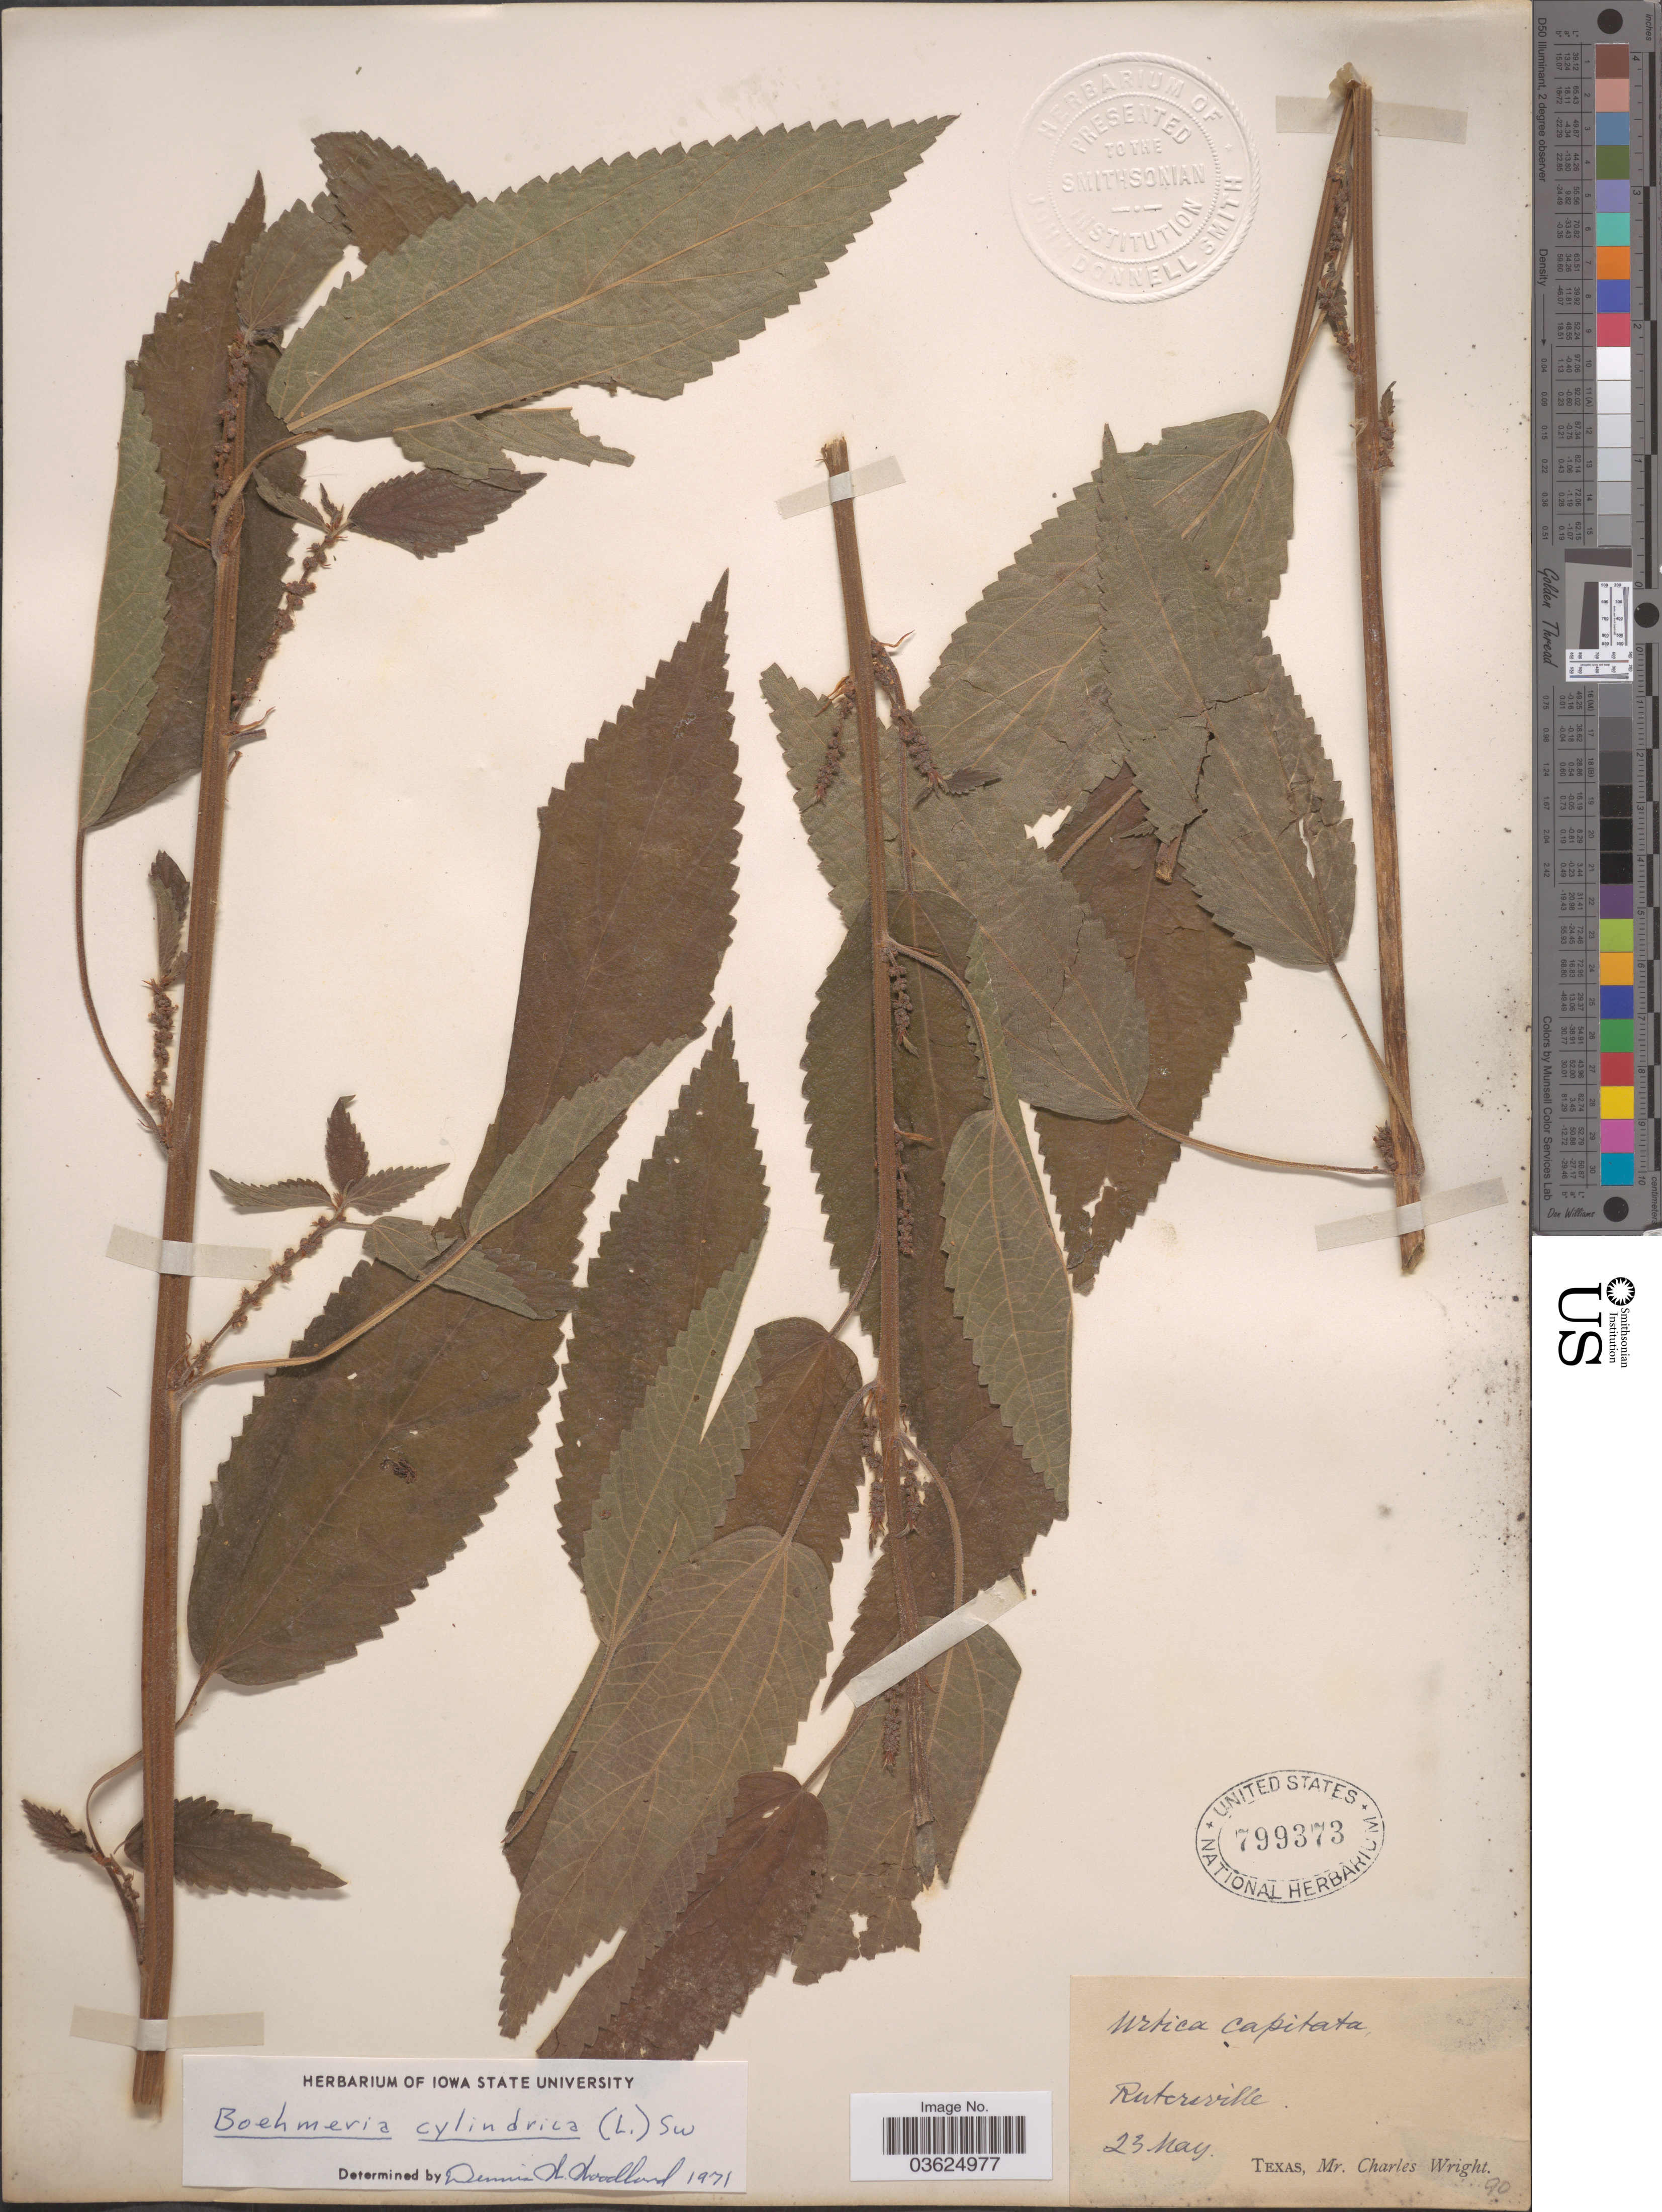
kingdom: Plantae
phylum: Tracheophyta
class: Magnoliopsida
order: Rosales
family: Urticaceae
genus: Boehmeria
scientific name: Boehmeria cylindrica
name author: (L.) Sw.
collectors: C. Wright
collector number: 90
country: United States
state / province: Texas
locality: Rutersville.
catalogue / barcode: US 799373